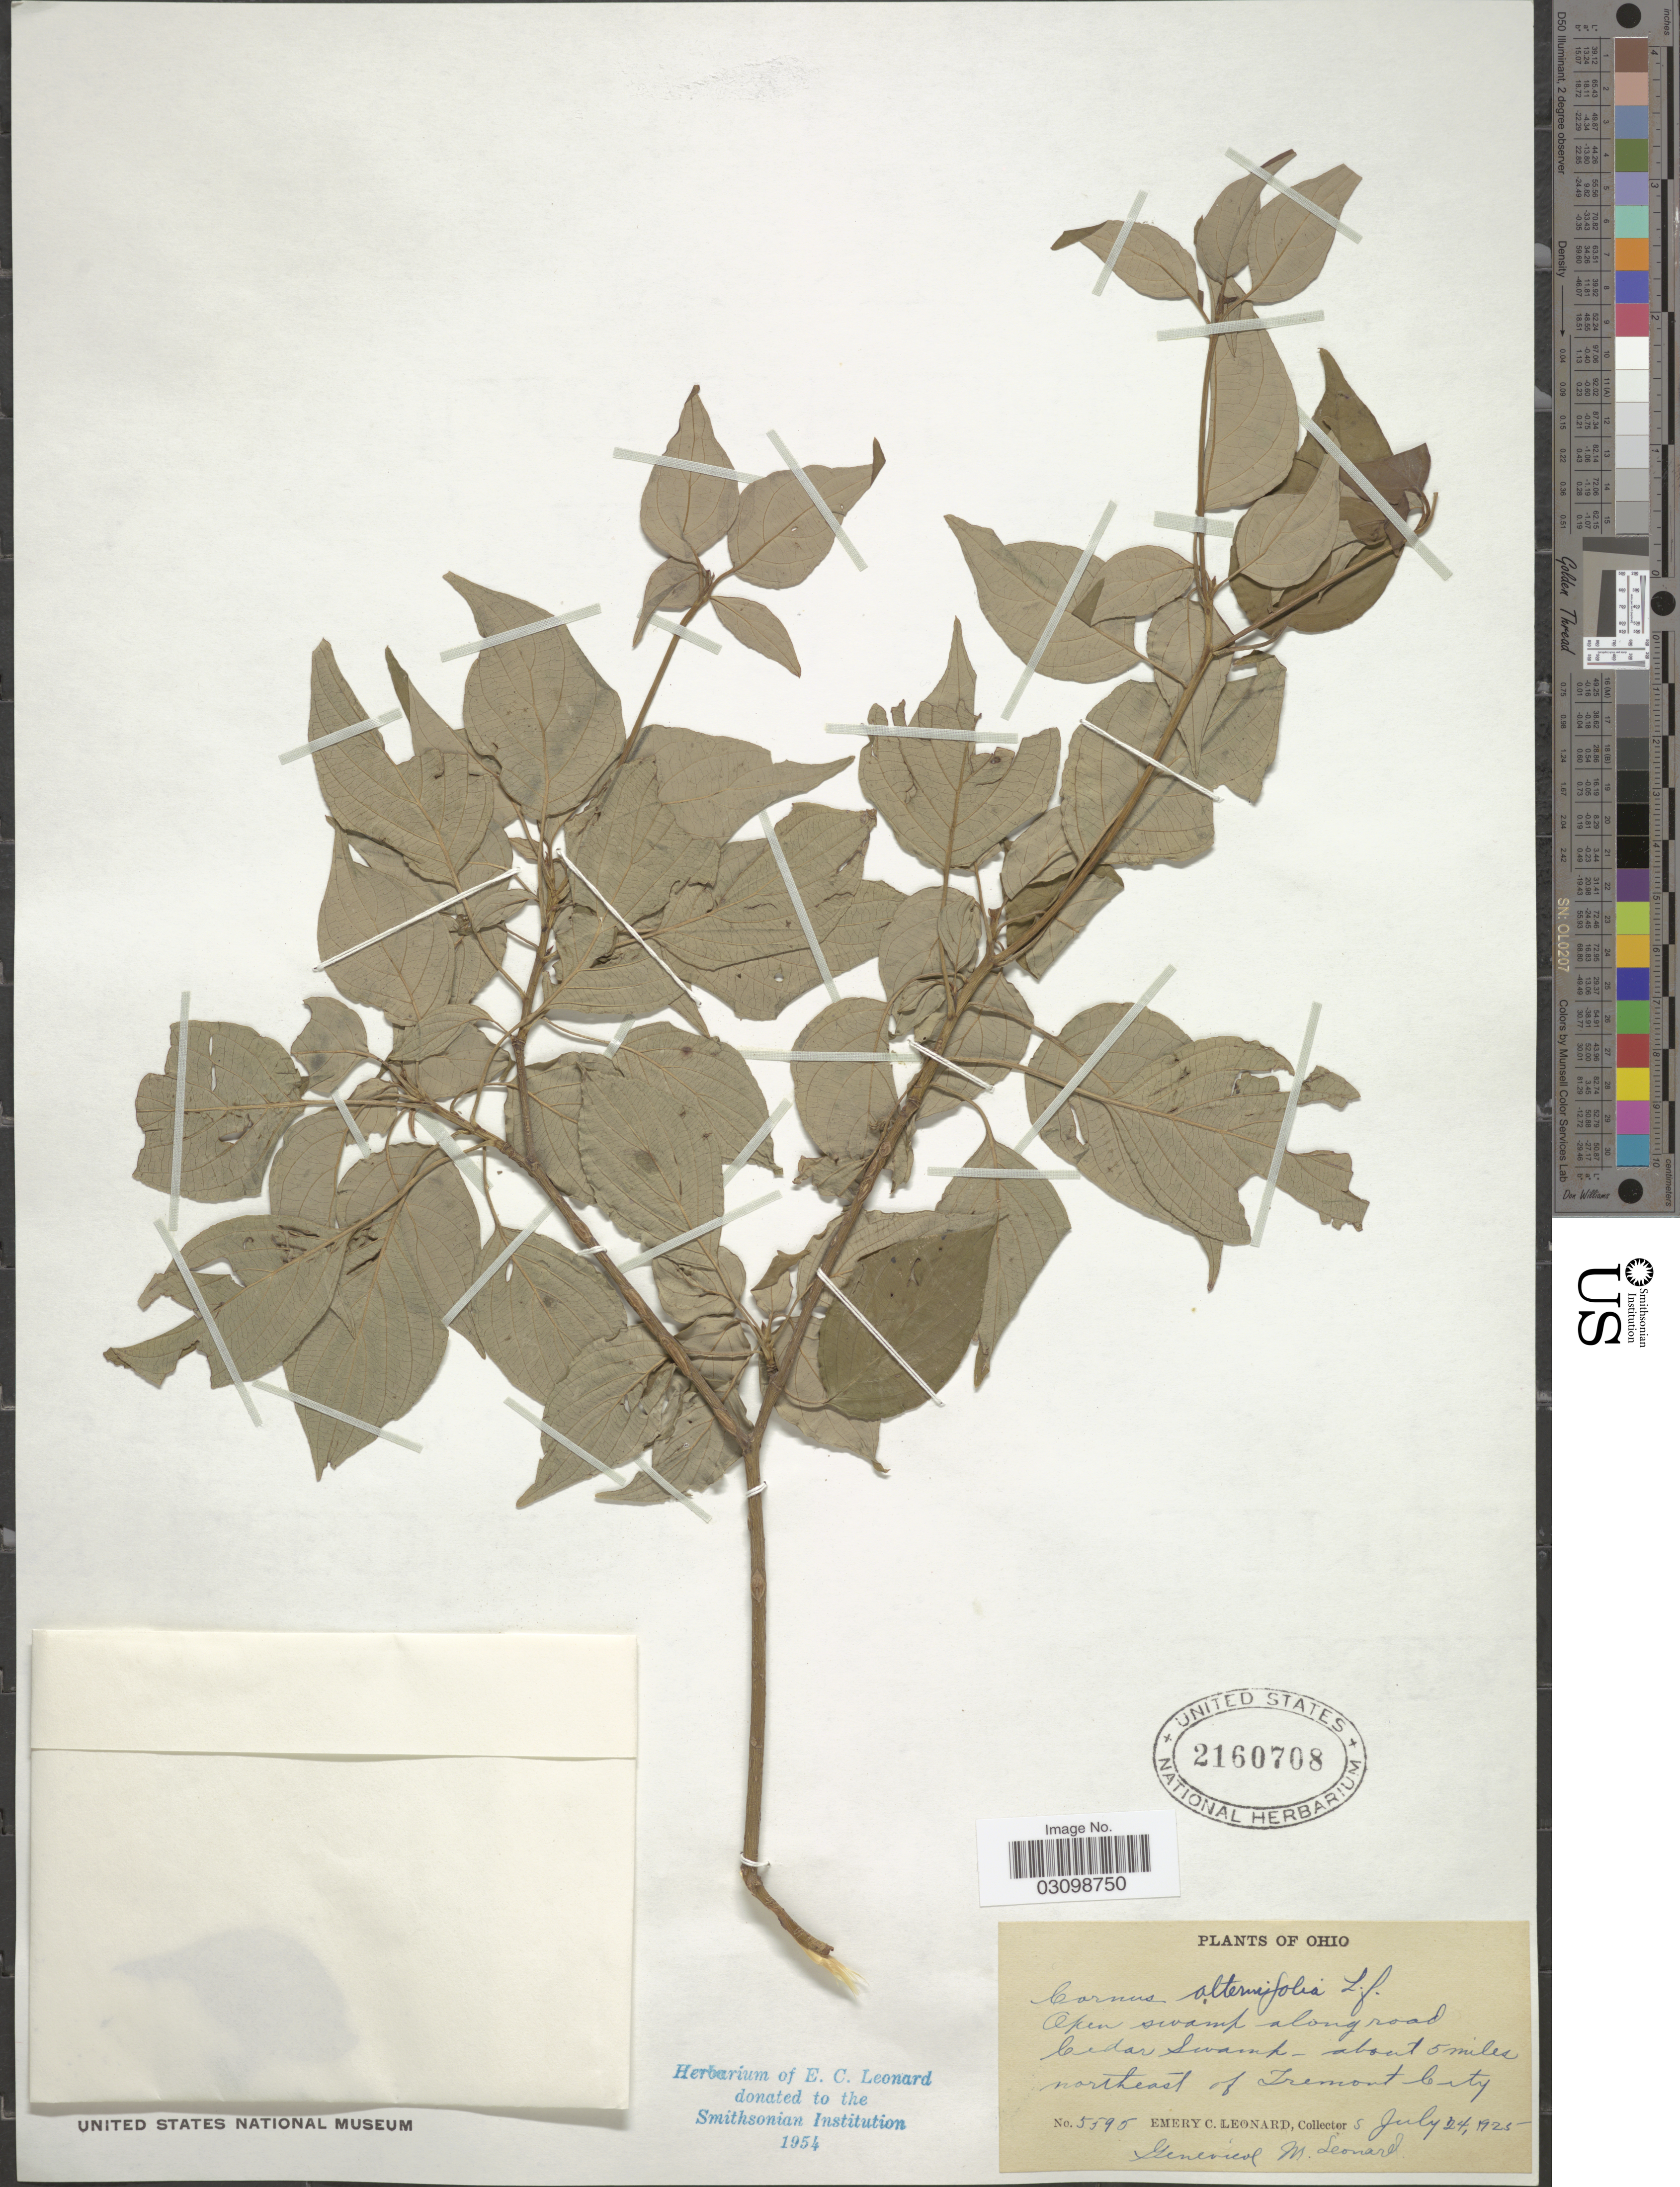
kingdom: Plantae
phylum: Tracheophyta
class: Magnoliopsida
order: Cornales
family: Cornaceae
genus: Cornus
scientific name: Cornus alternifolia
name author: L.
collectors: E. C. Leonard & G. M. Leonard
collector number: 5595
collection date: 1925-07-24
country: United States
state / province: Ohio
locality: Open swamp along road Cedar SWamp - about 5 miles northeast of Tremont City.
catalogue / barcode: US 2160708